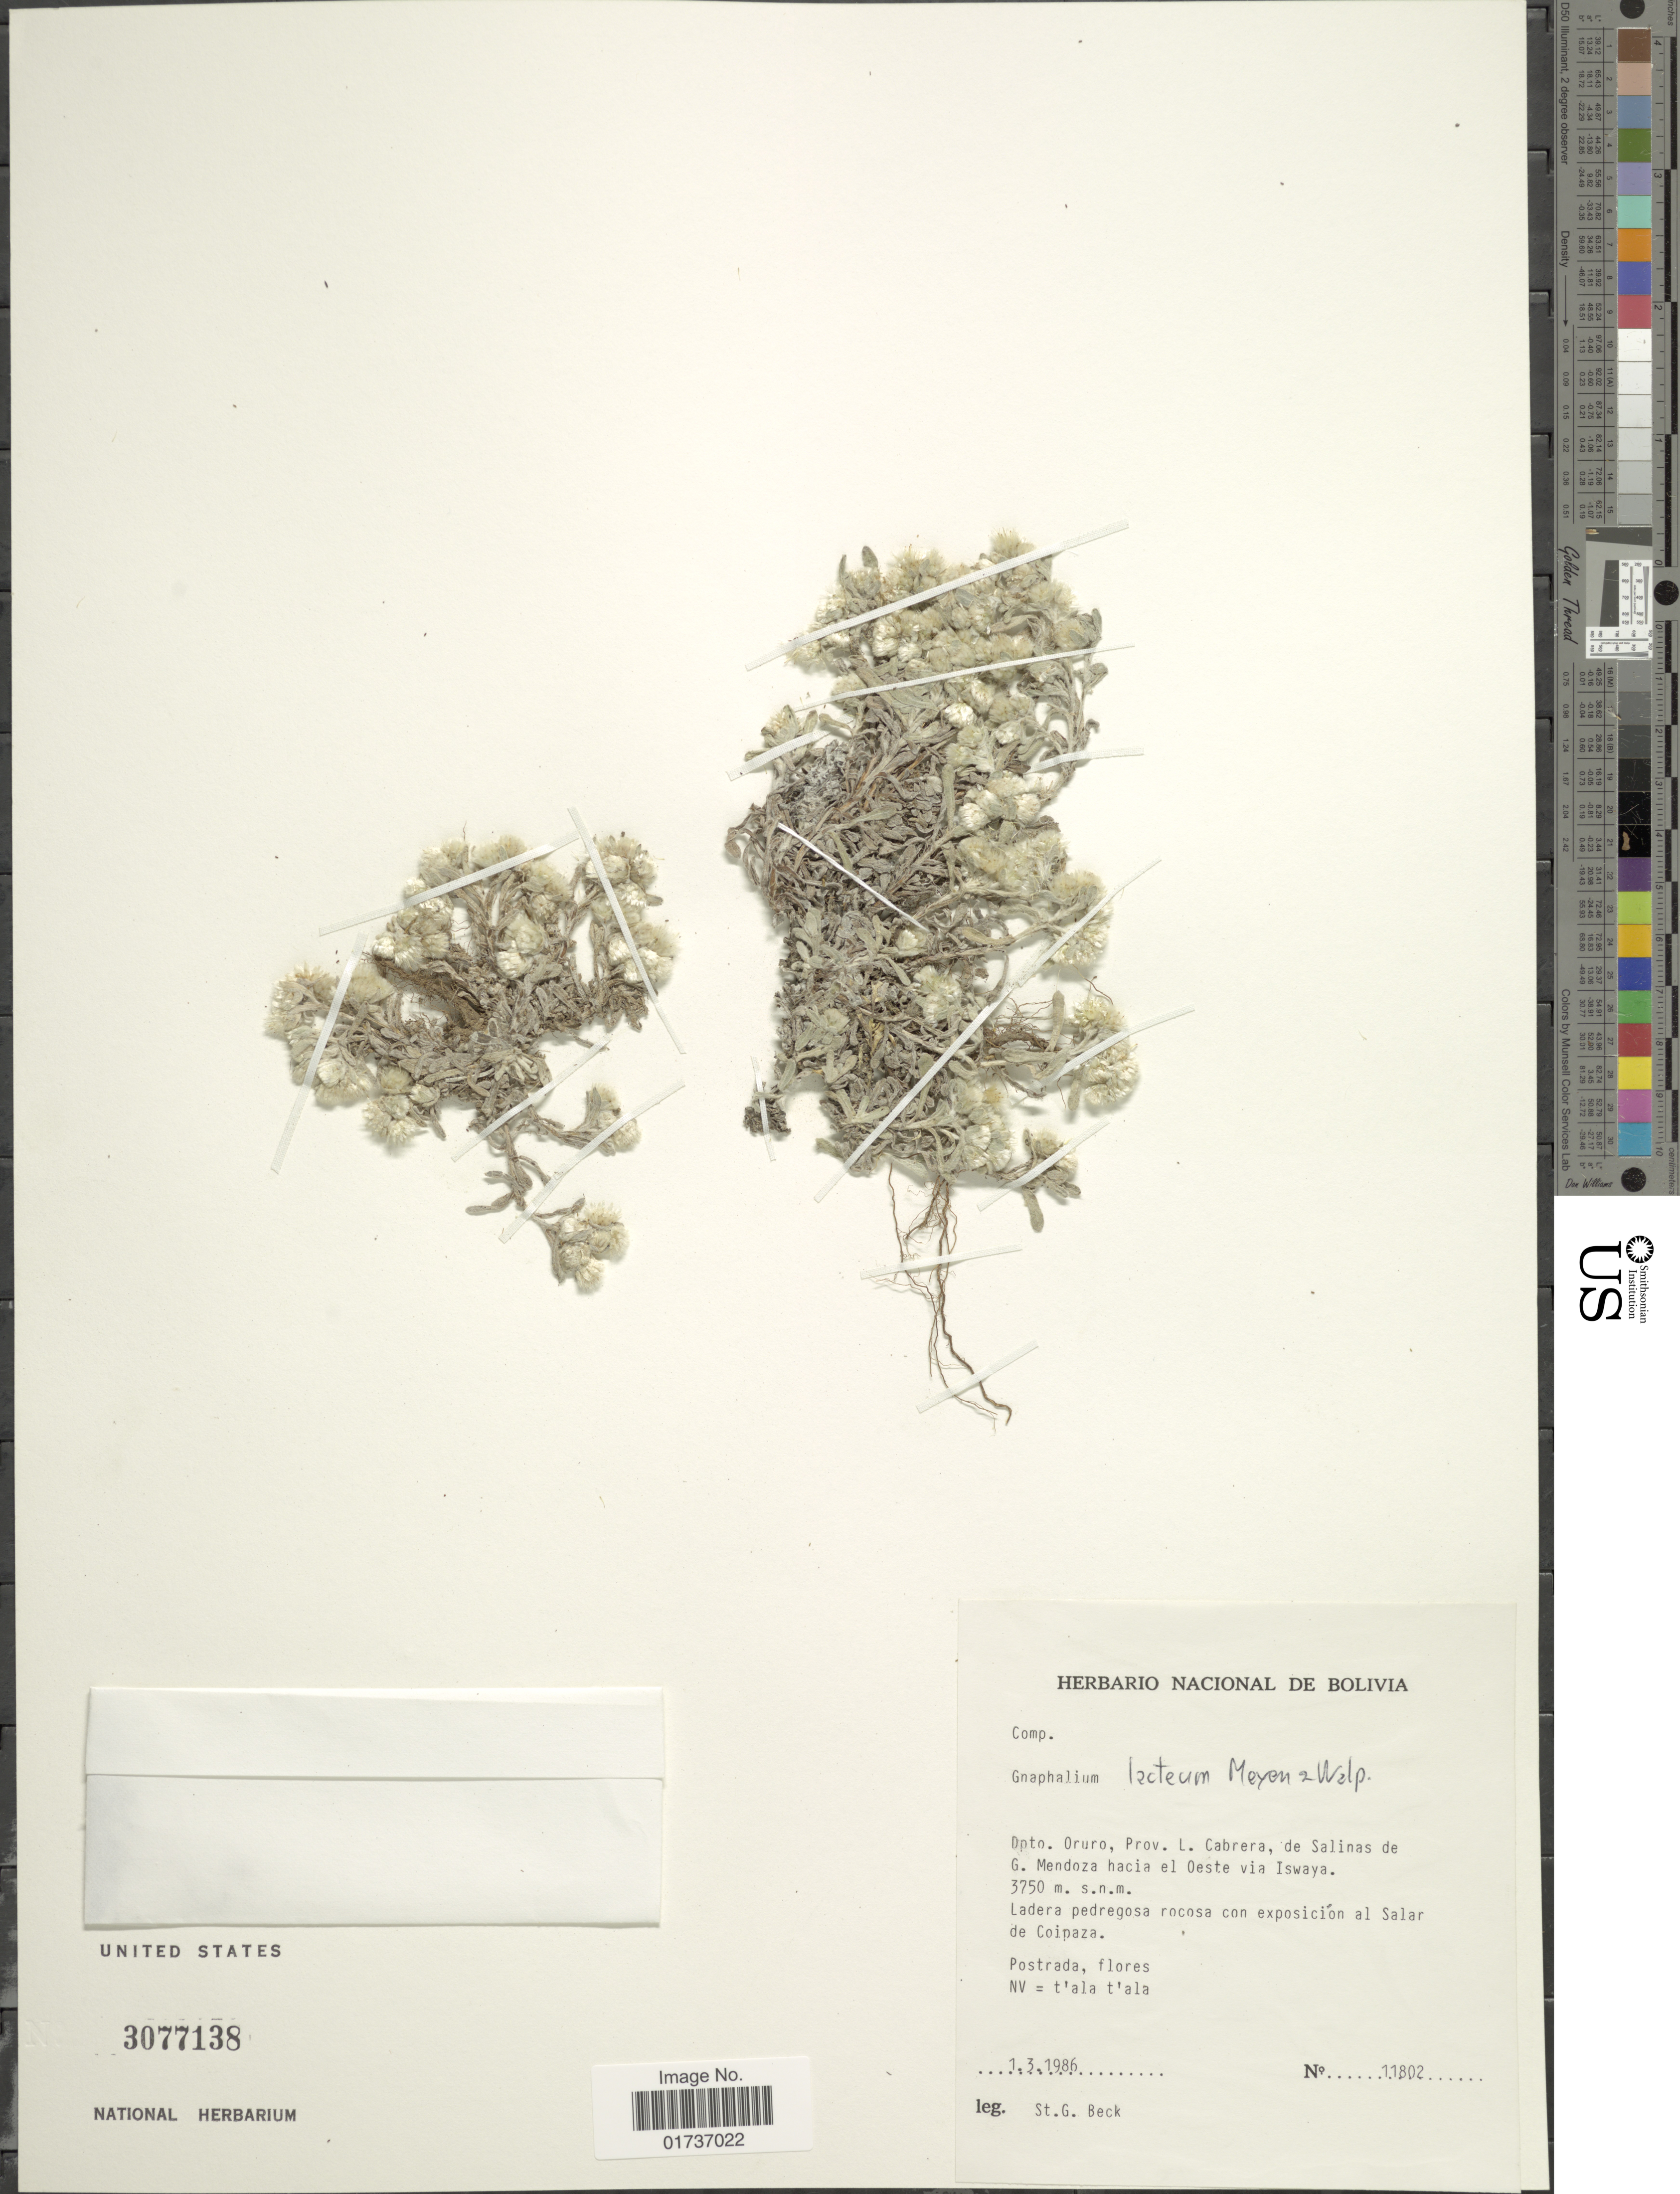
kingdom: Plantae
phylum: Tracheophyta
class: Magnoliopsida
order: Asterales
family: Asteraceae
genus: Gnaphalium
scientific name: Gnaphalium lacteum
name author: Meyen & Walp.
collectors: S. G. Beck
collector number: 110802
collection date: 1986-03-01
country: Bolivia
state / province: Oruro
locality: Dpto. Oruro, Pron. L Cabnrera, de Salinas de G Mendoza hacia el Oeste via Iswaya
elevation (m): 3750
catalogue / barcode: US 3077138